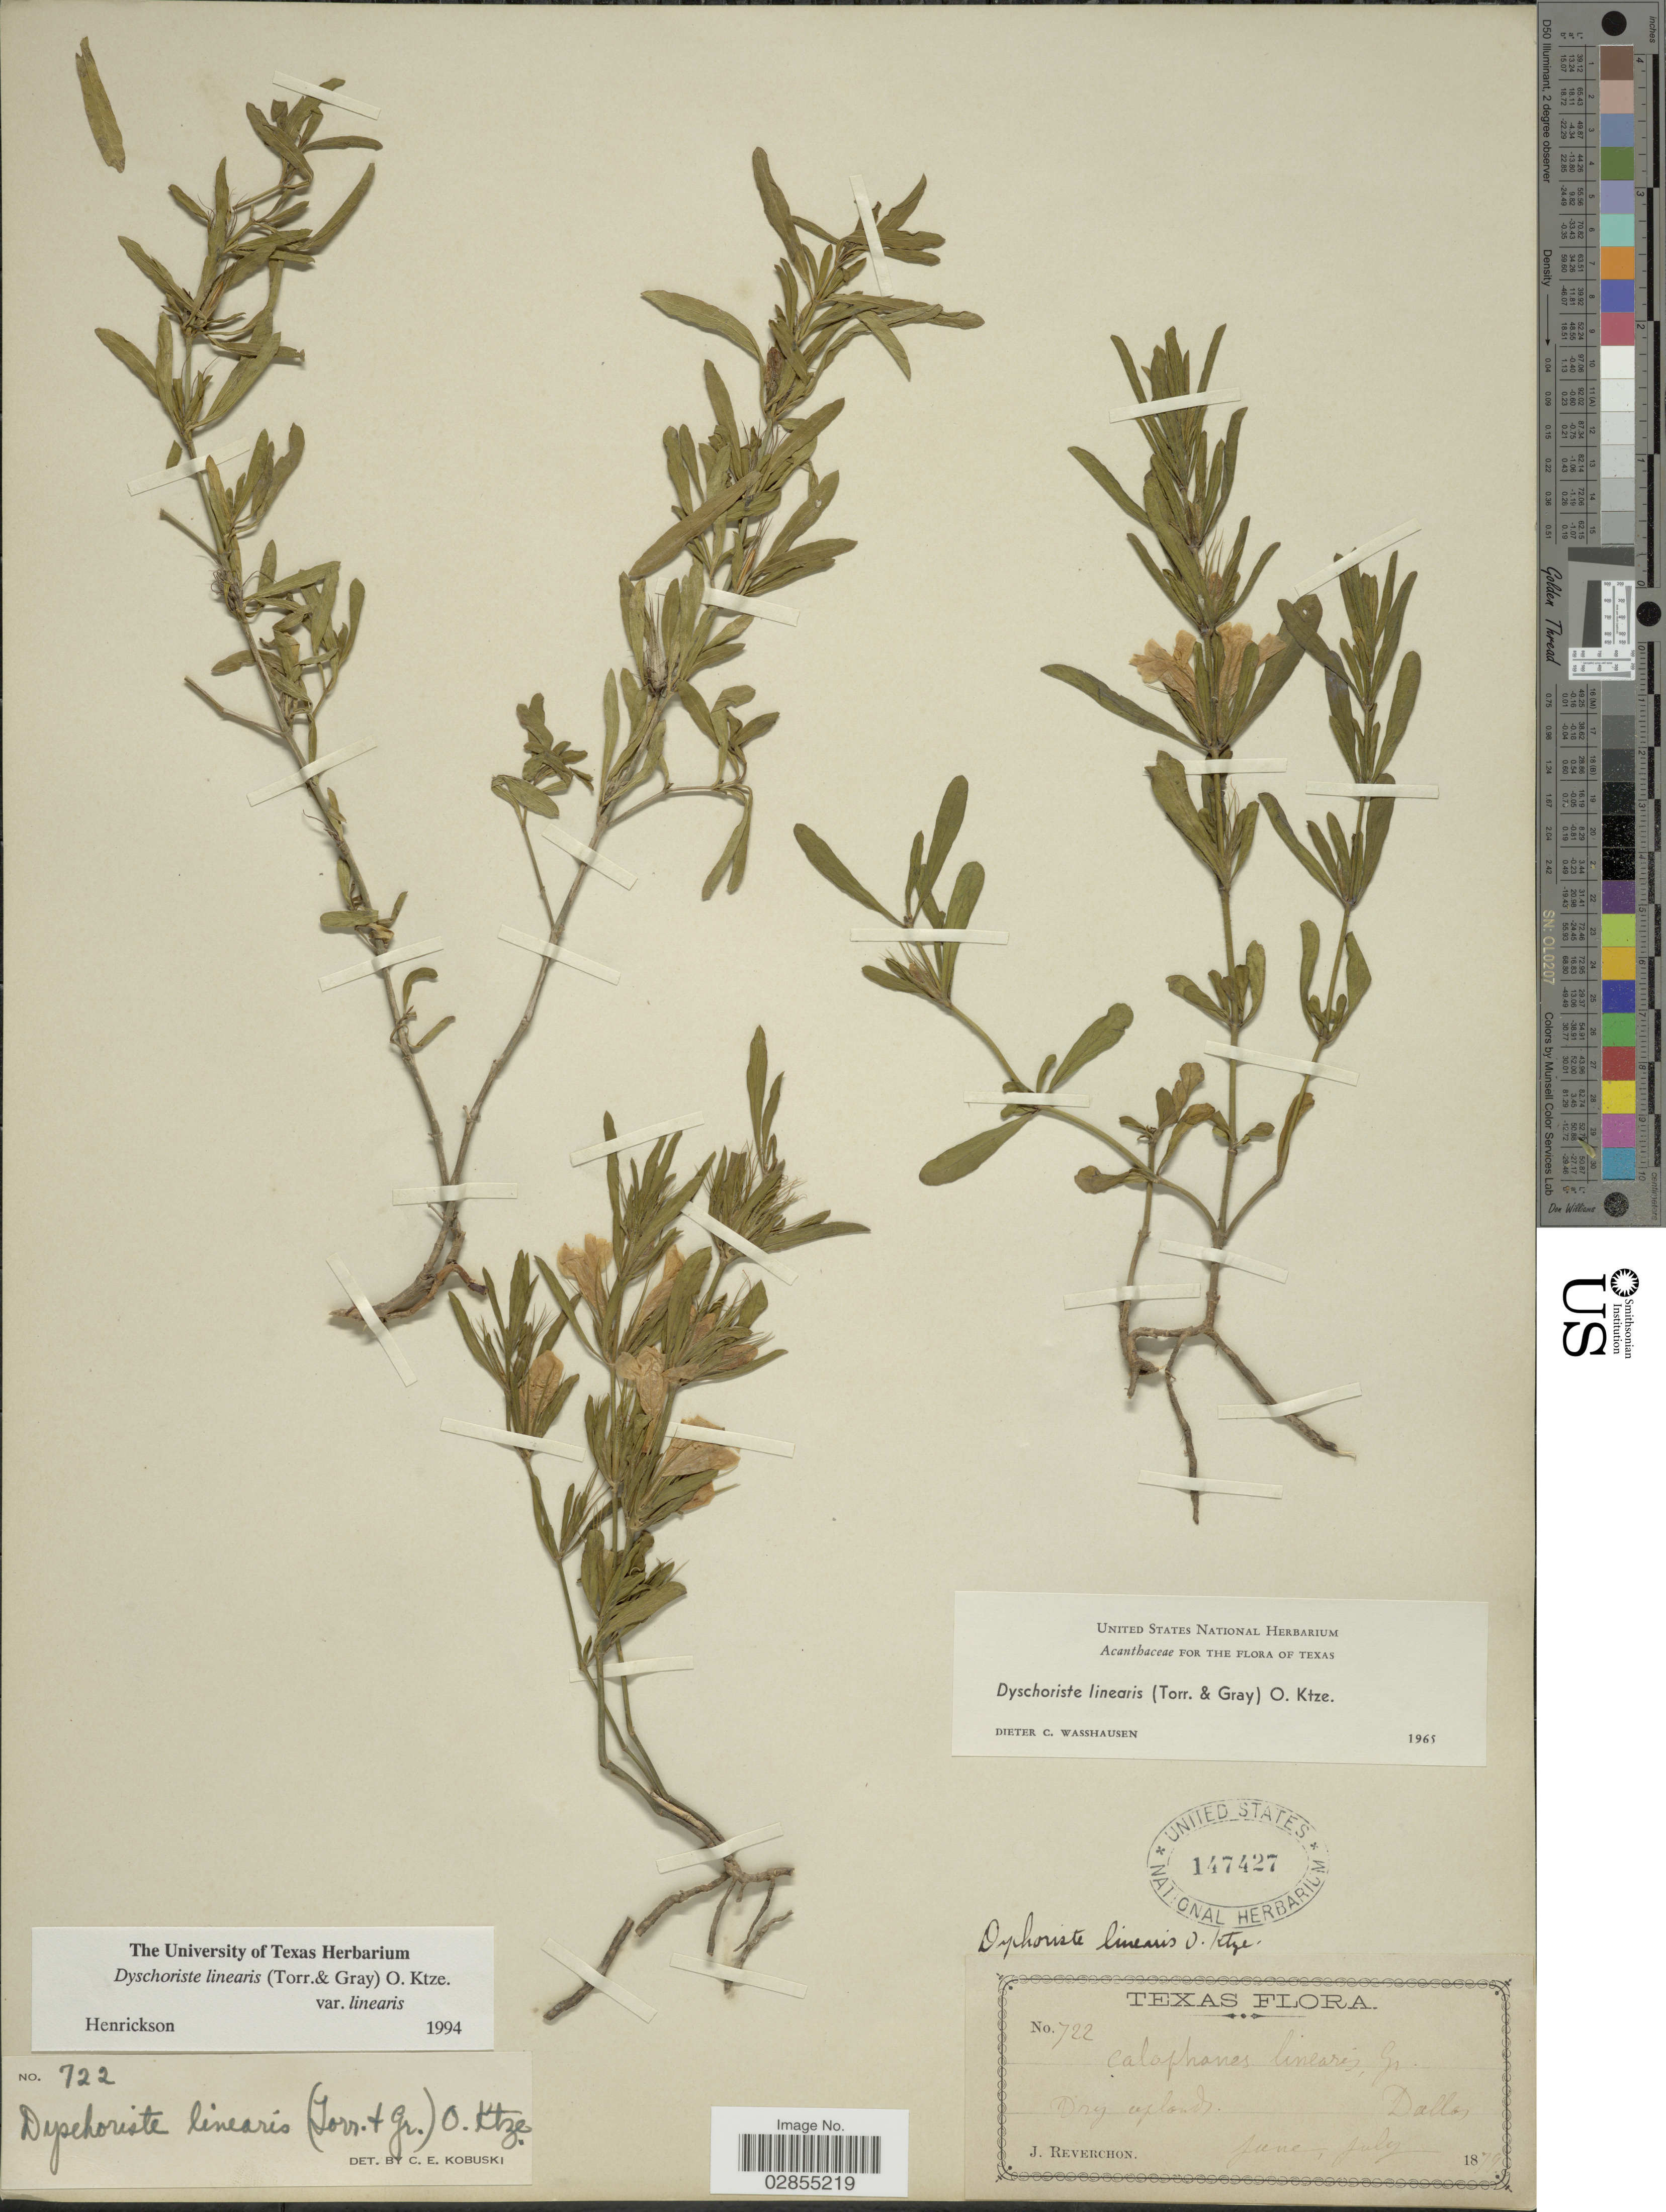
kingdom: Plantae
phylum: Tracheophyta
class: Magnoliopsida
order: Lamiales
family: Acanthaceae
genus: Dyschoriste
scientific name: Dyschoriste linearis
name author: (Torr. & A. Gray) Kuntze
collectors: J. Reverchon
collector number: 722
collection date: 1879-06/1879-07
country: United States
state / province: Texas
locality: Dallas.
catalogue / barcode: US 147427